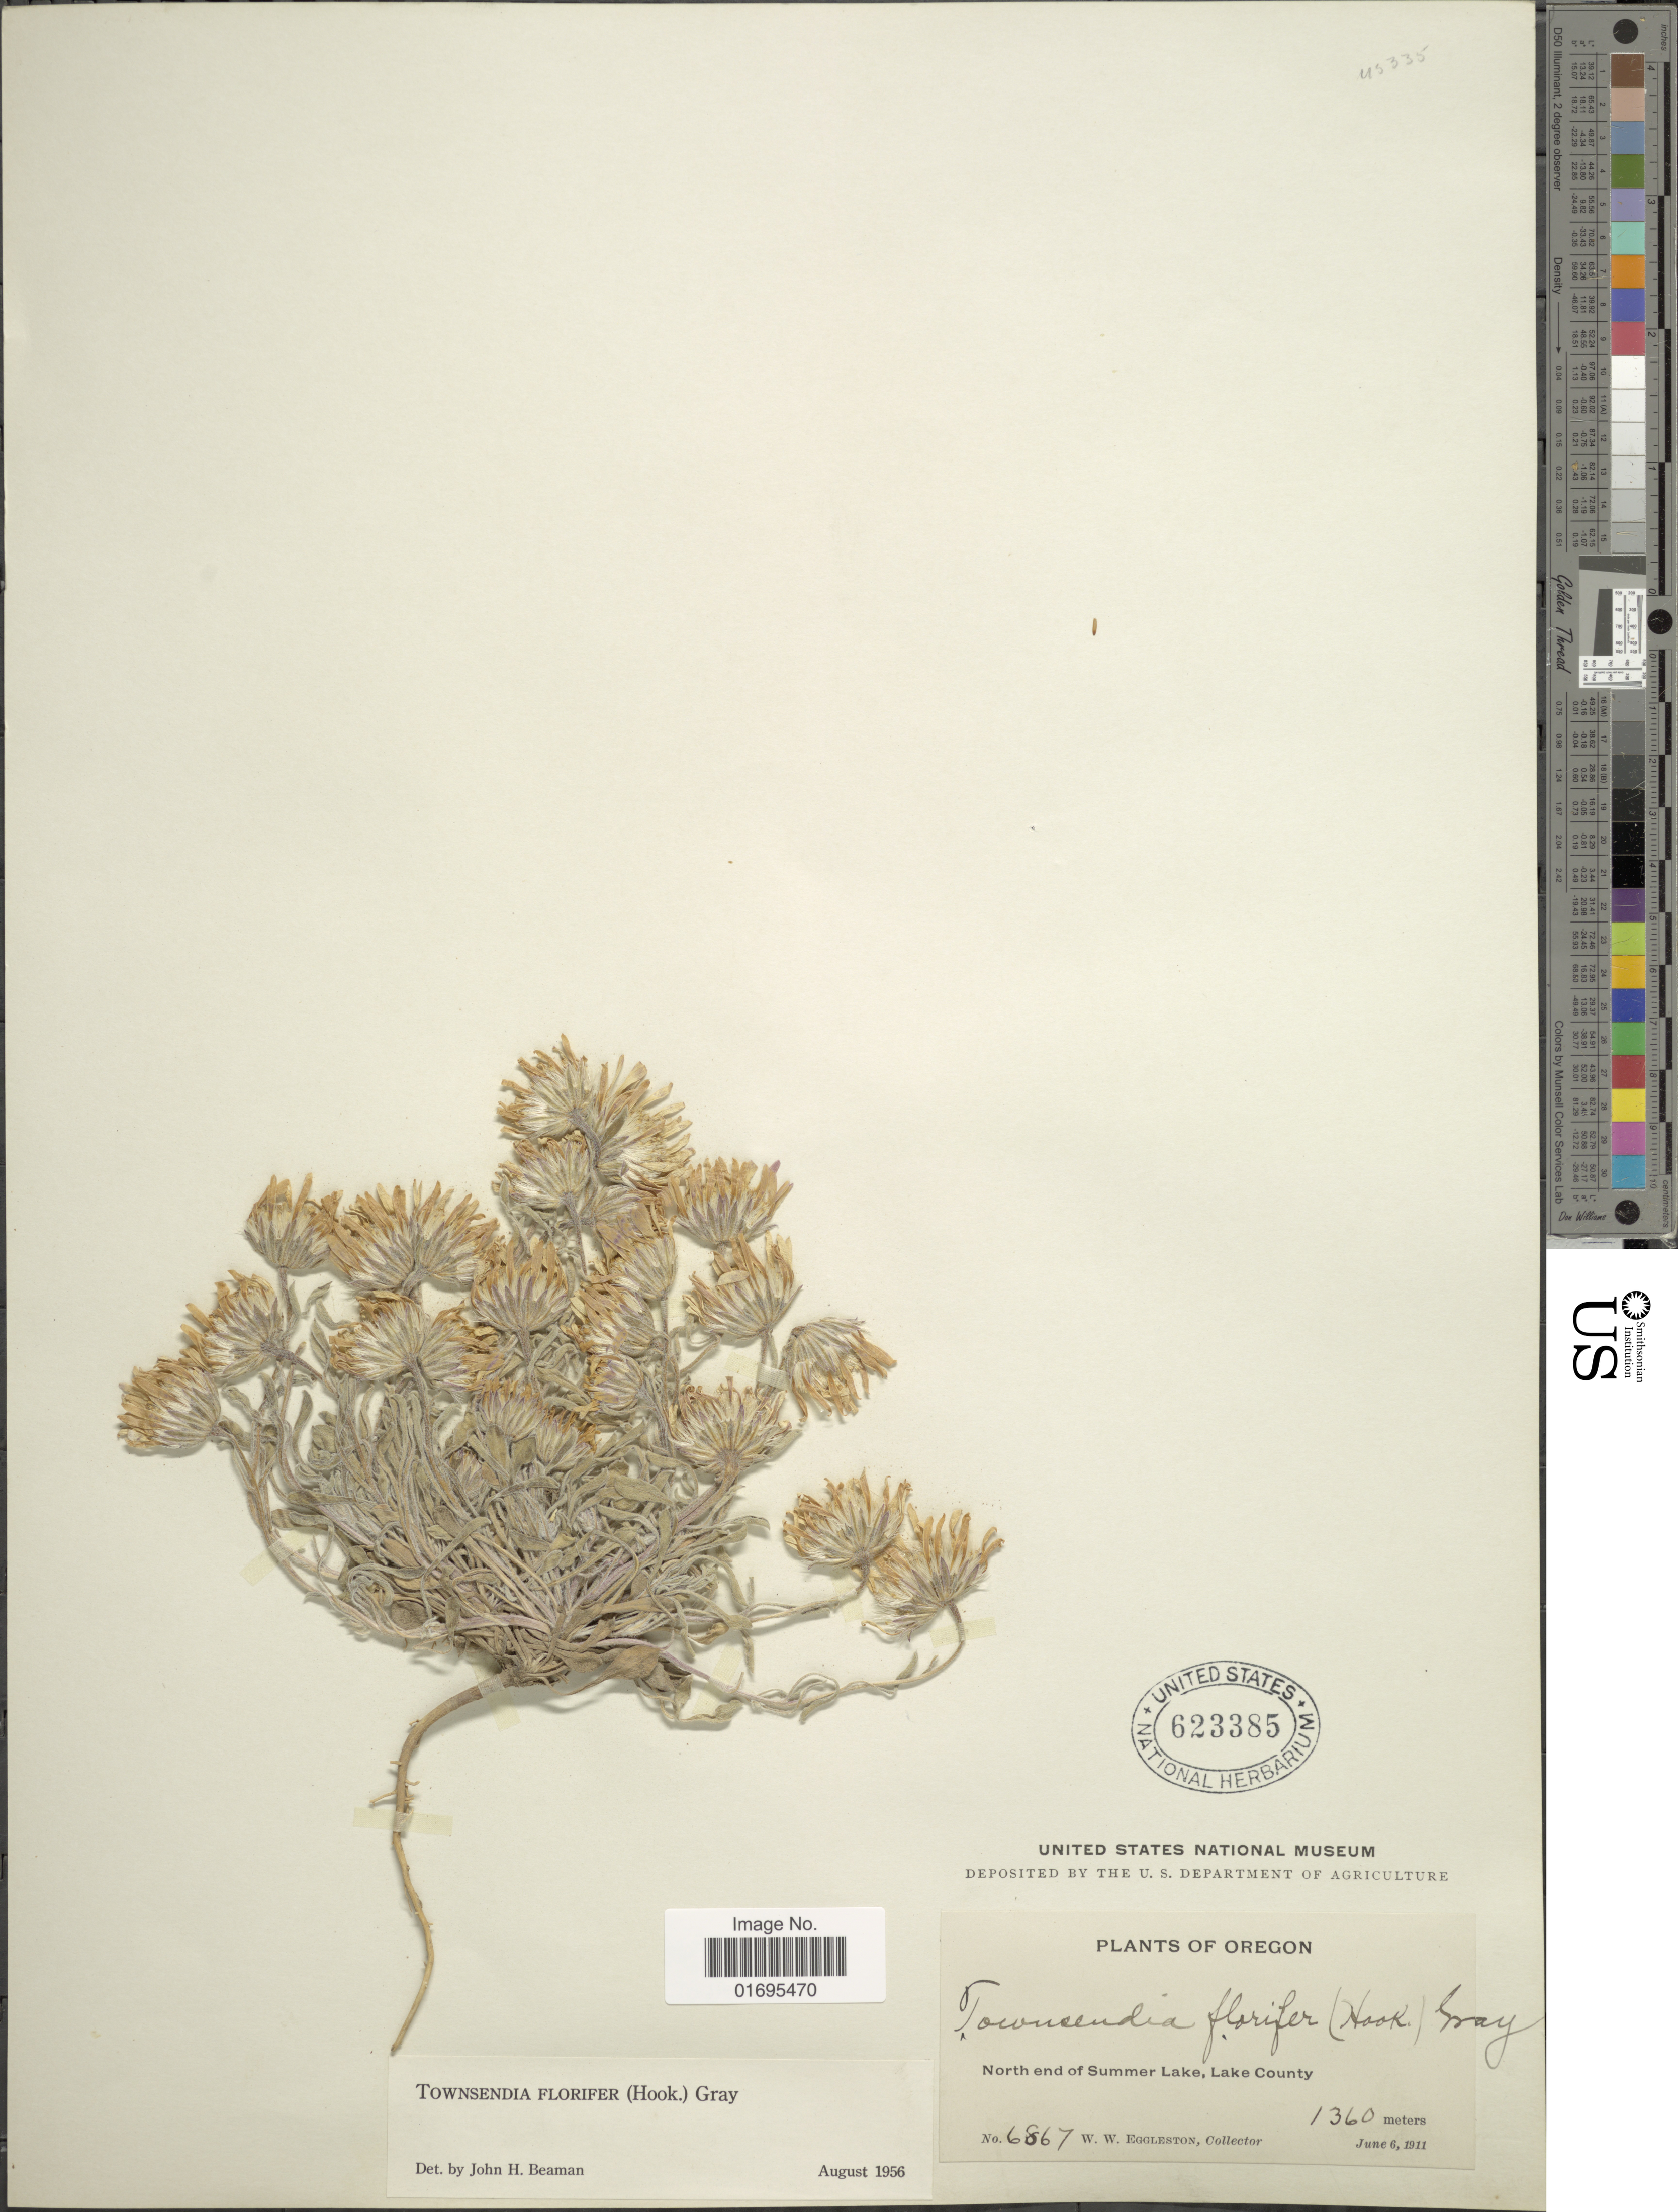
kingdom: Plantae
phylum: Tracheophyta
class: Magnoliopsida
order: Asterales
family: Asteraceae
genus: Townsendia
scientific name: Townsendia florifer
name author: (Hook.) A. Gray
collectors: W. W. Eggleston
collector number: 6867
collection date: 1911-06-06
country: United States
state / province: Oregon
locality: North end of Summer Lake, Lake County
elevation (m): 1360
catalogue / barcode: US 623385